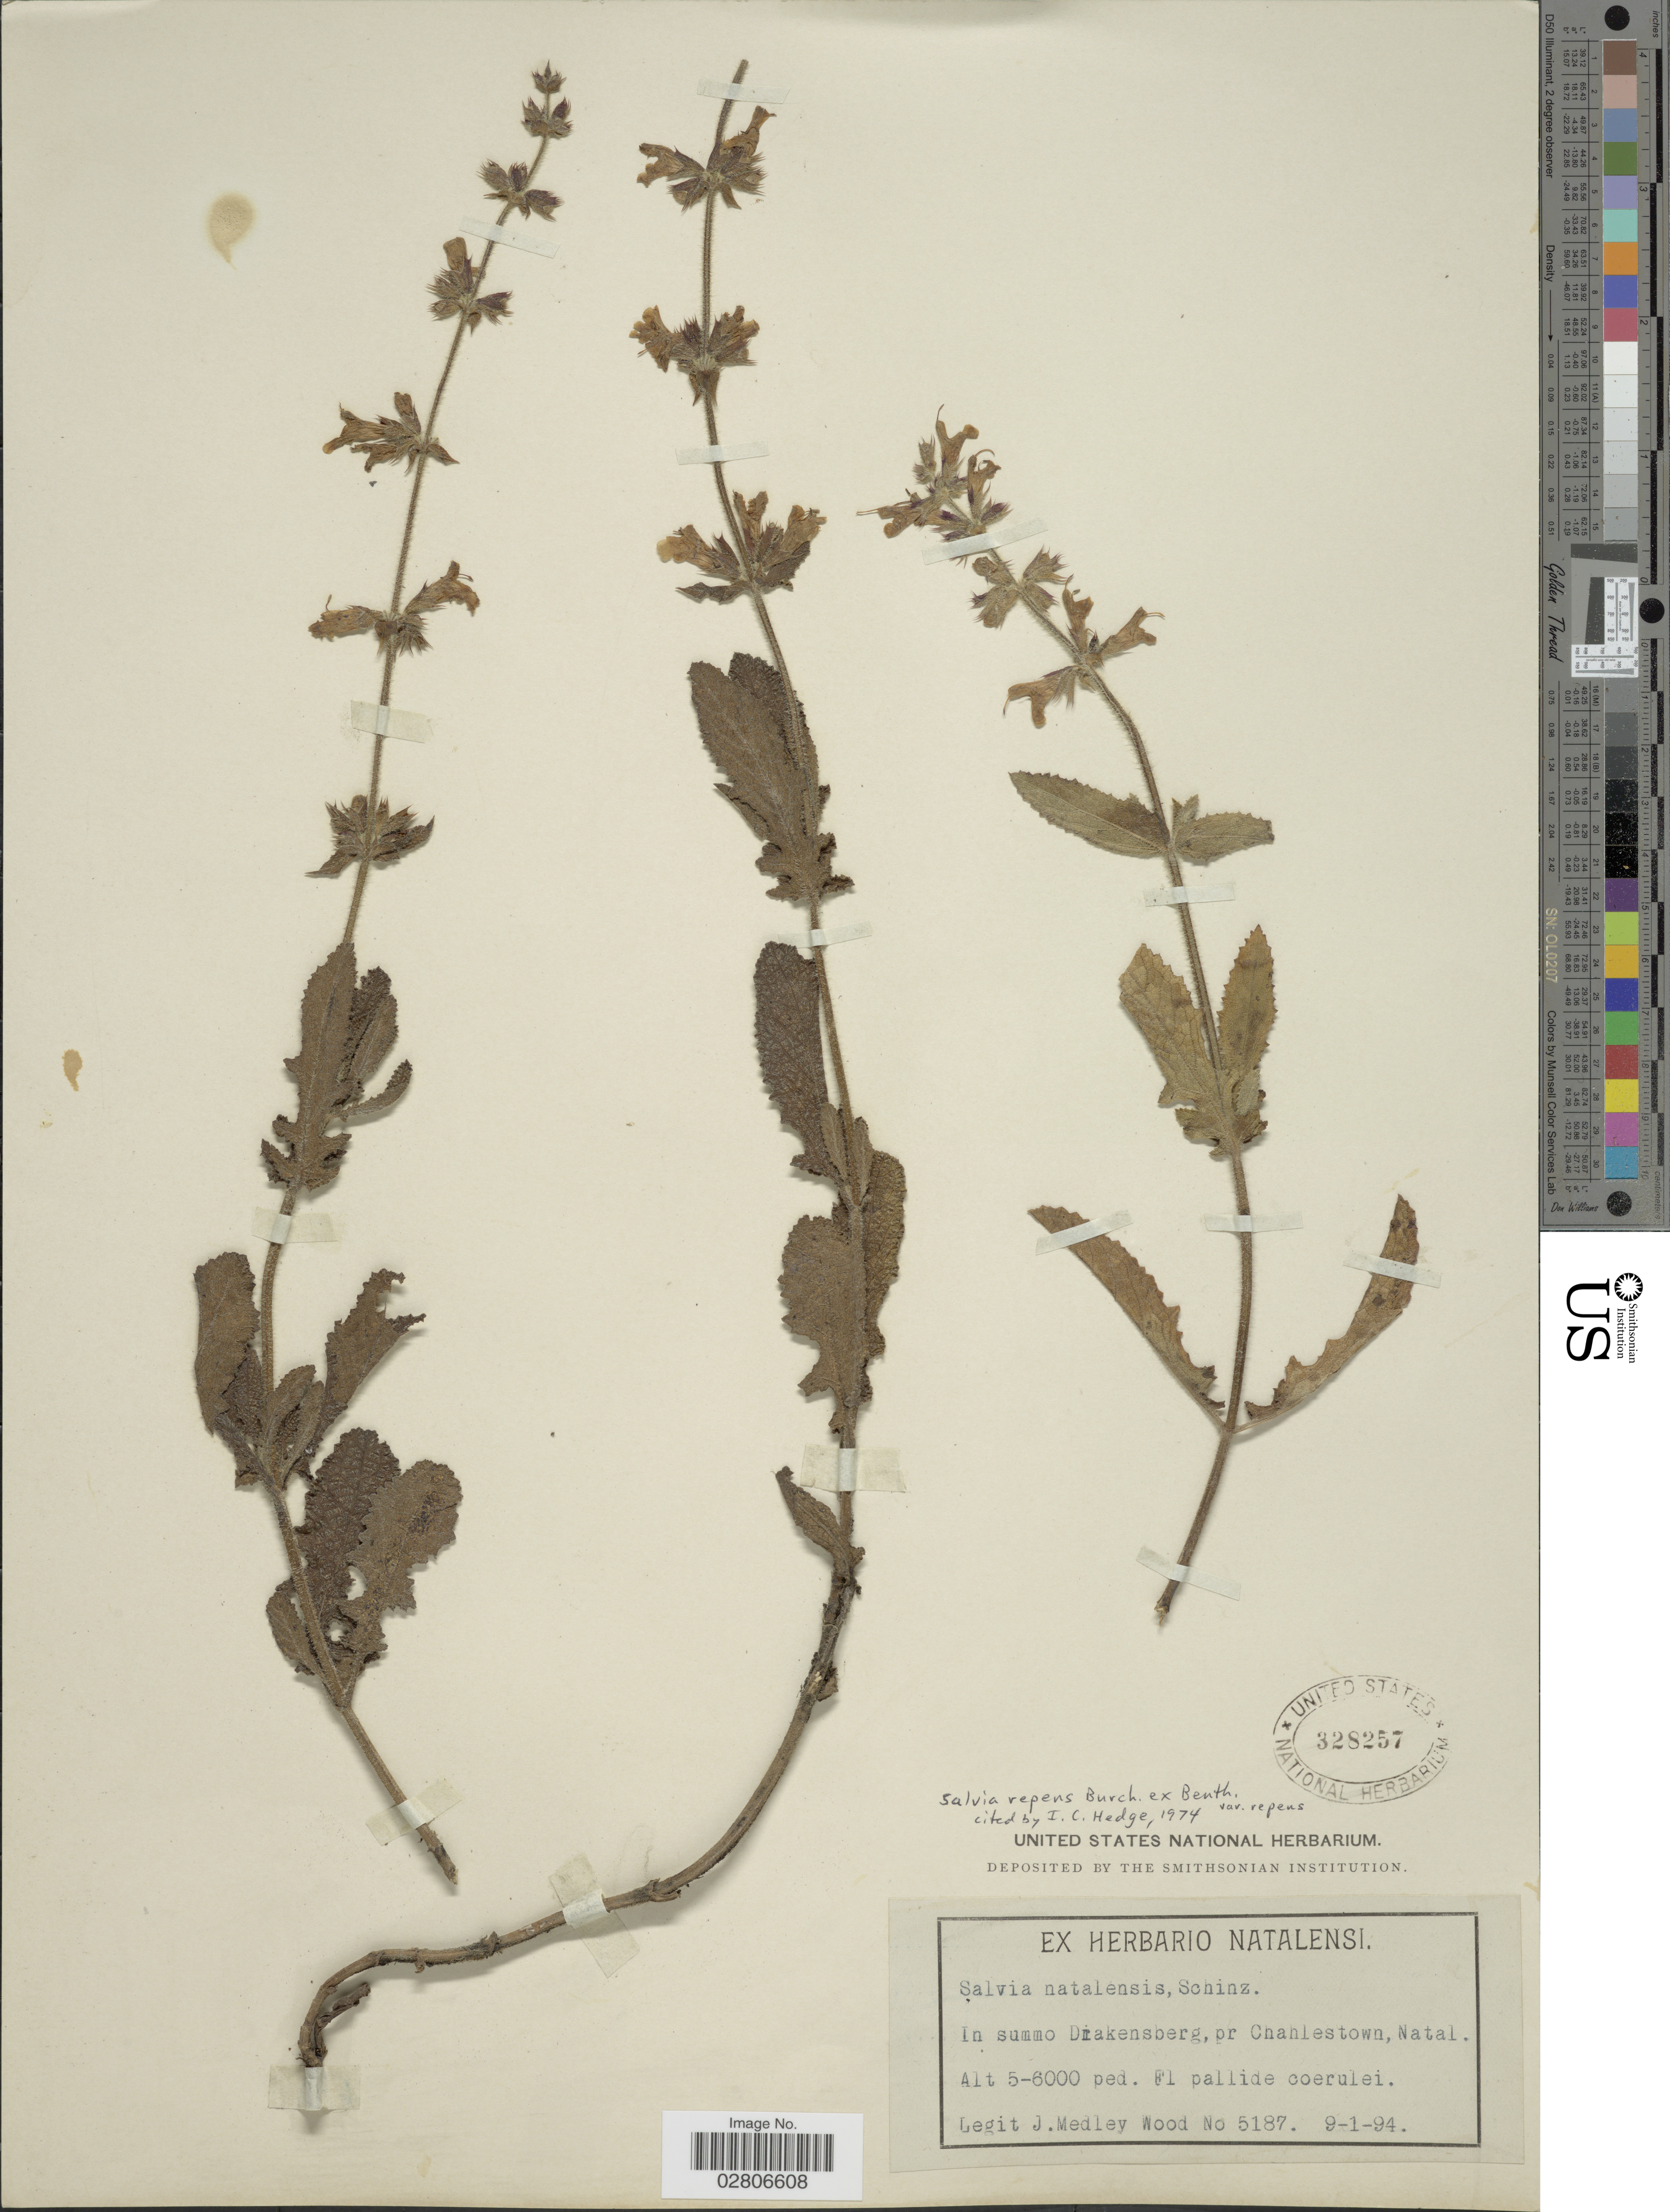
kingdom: Plantae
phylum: Tracheophyta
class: Magnoliopsida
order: Lamiales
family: Lamiaceae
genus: Salvia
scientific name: Salvia repens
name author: Burch. ex Benth.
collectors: J. Medley Wood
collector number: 5187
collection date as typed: Transcribed d/m/y: 9/1/94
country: South Africa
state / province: KwaZulu-Natal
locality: In sumo Drakensberg, pr Chahlestown, Natal.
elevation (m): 1524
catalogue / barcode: US 328257